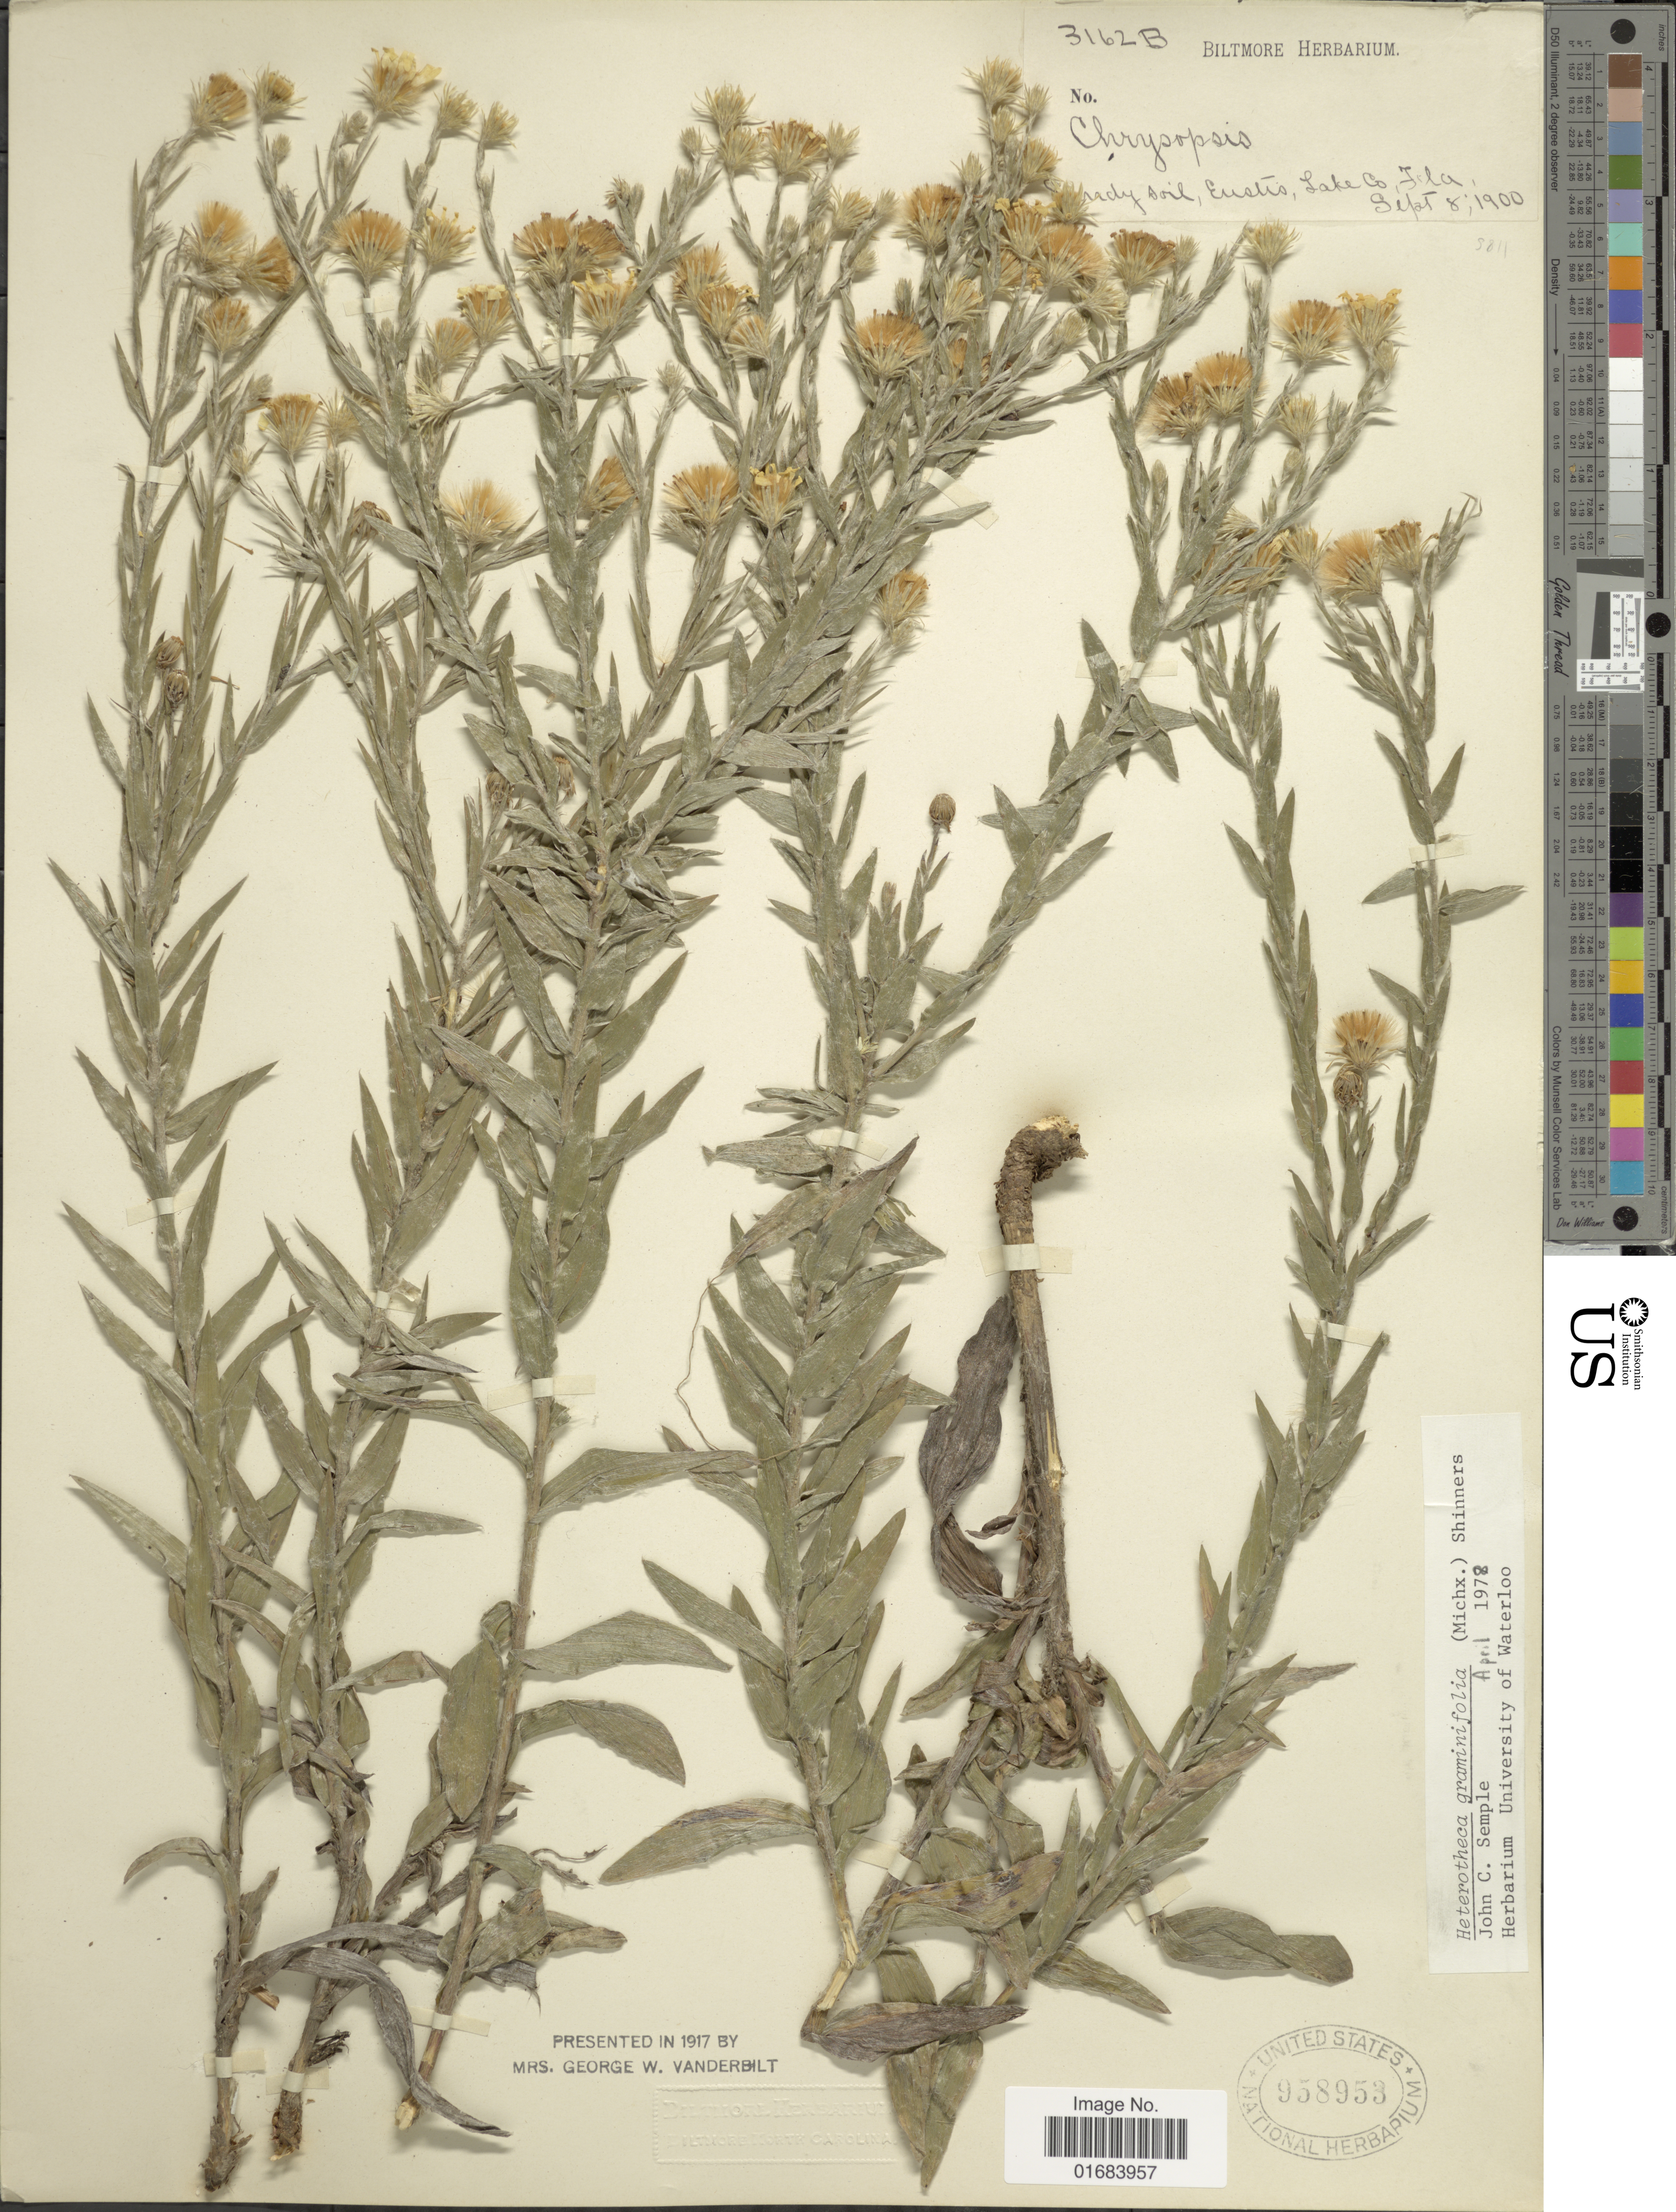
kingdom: Plantae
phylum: Tracheophyta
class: Magnoliopsida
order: Asterales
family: Asteraceae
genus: Pityopsis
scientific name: Pityopsis graminifolia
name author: (Michx.) Nutt.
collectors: ex herb. Biltmore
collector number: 3162B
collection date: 1900-09-08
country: United States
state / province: Florida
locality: Eustis, Lake Co.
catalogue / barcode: US 958953